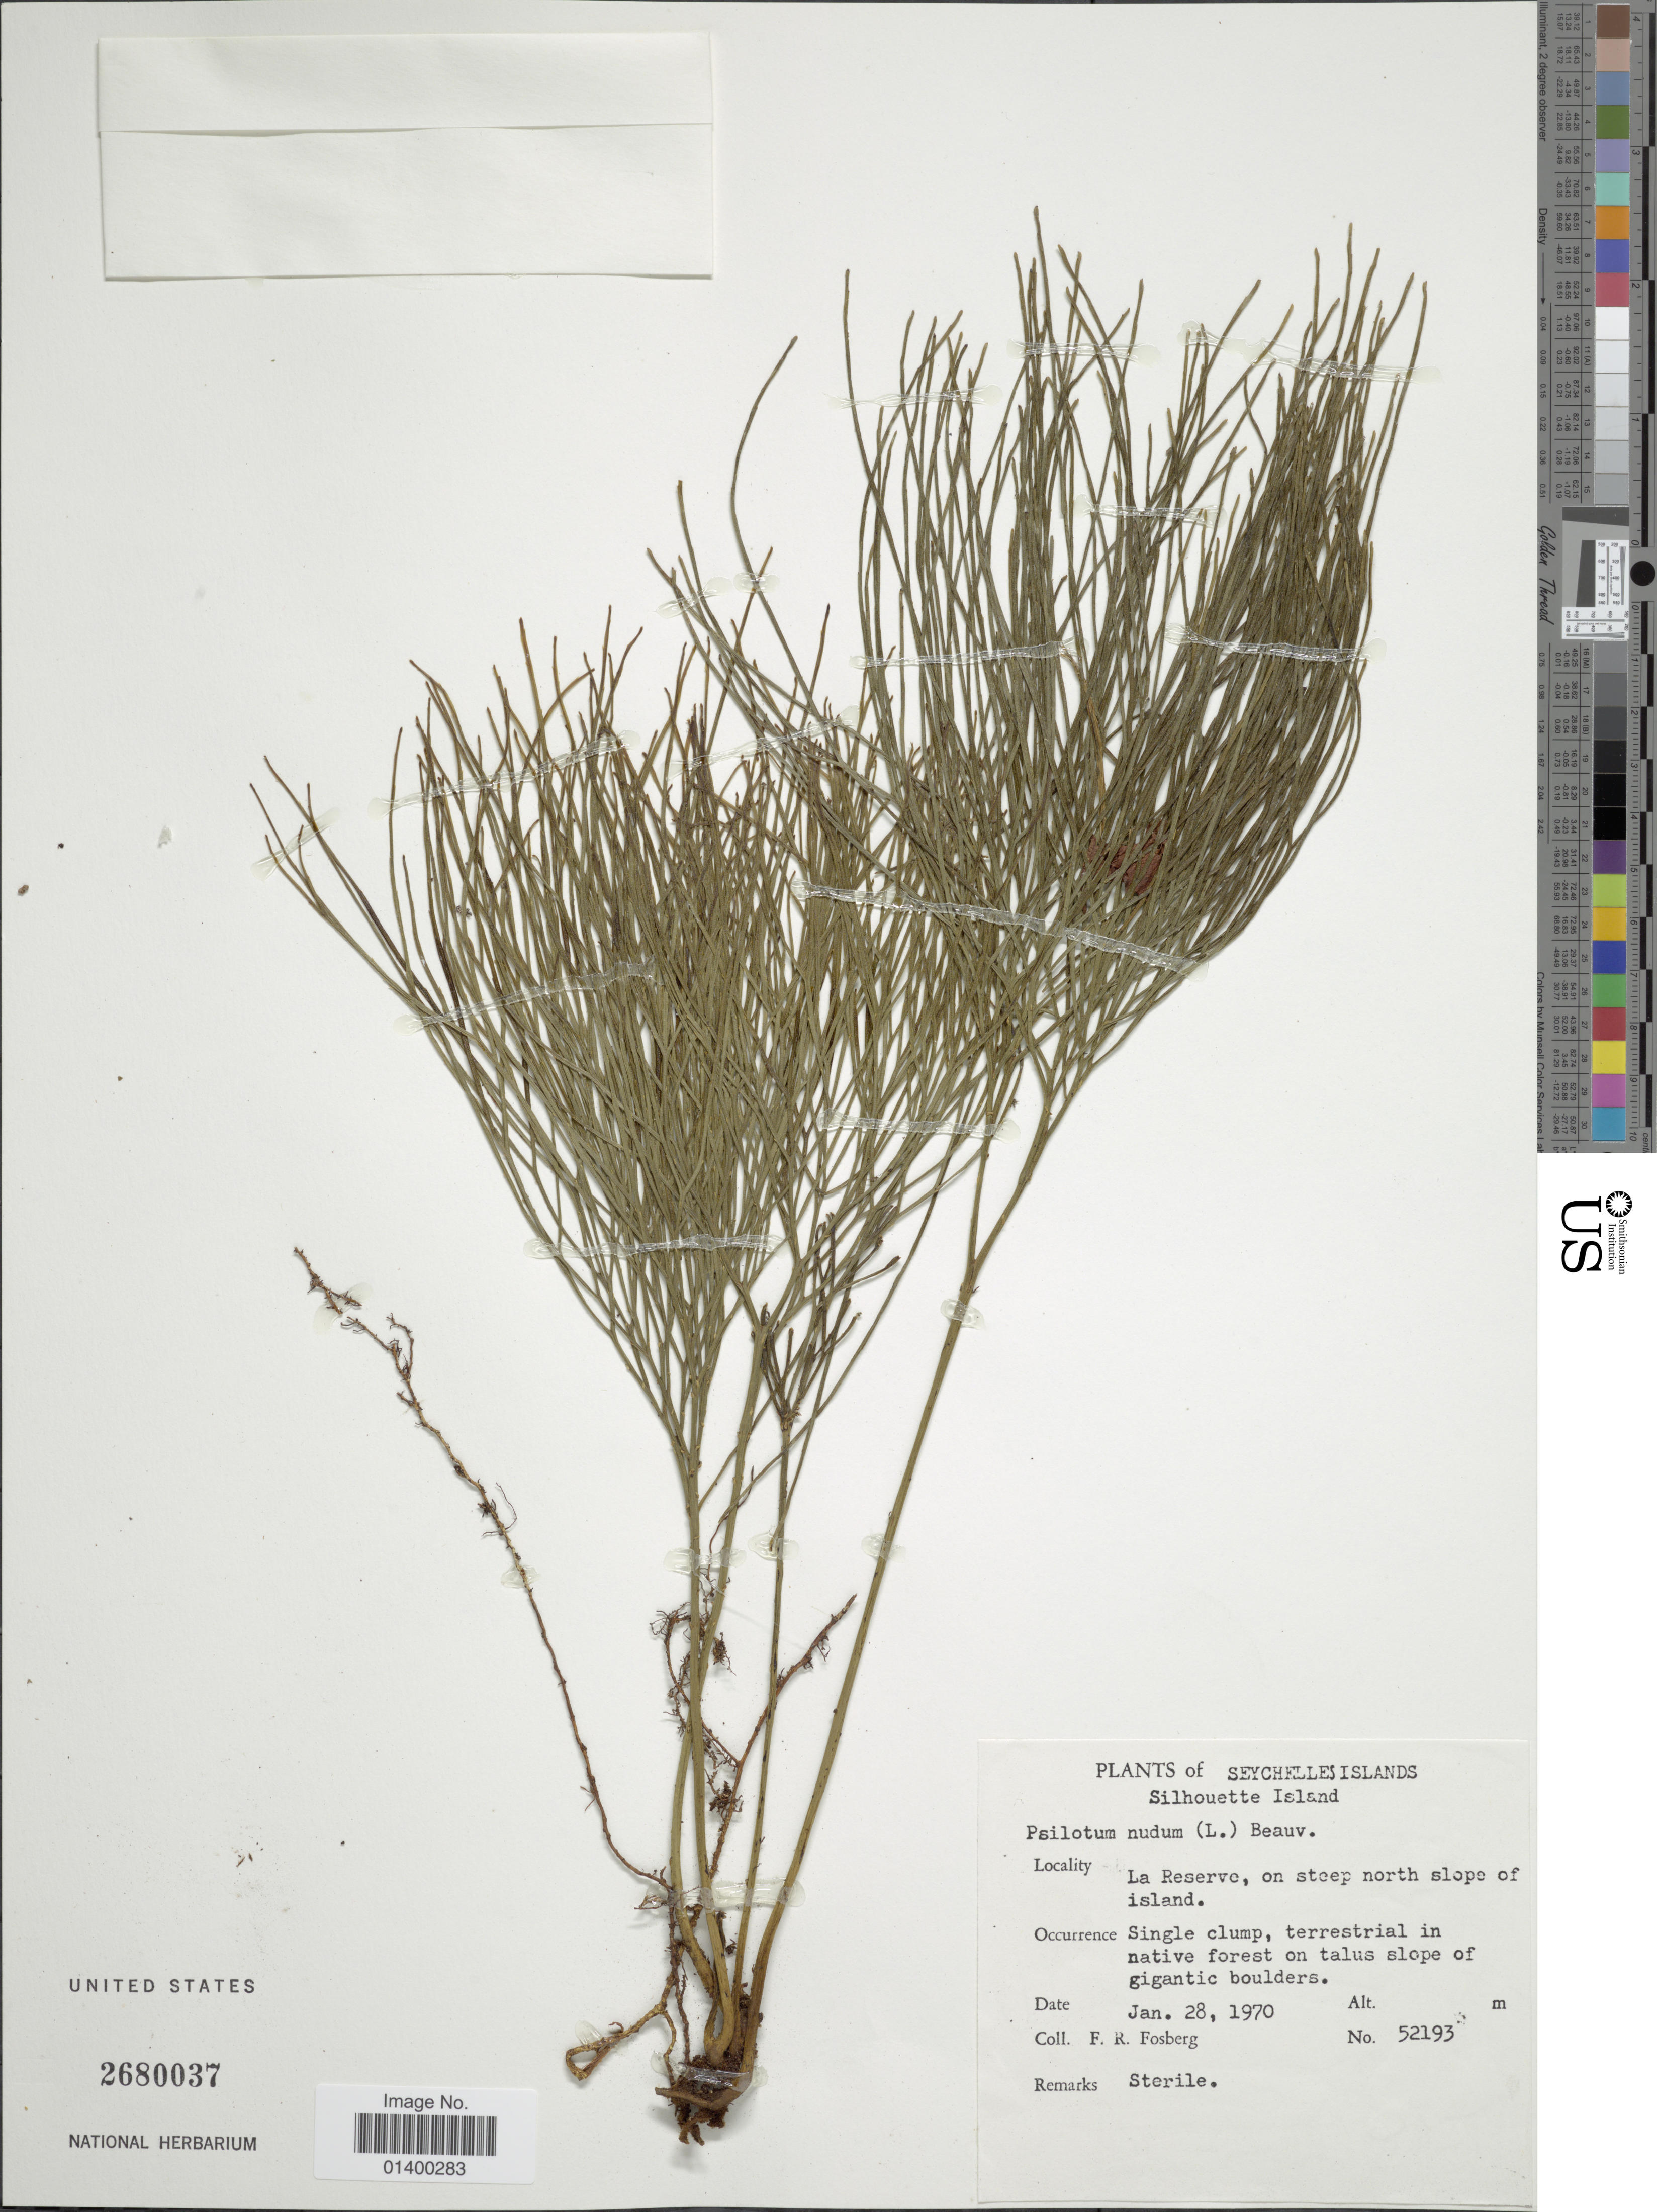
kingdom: Plantae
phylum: Tracheophyta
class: Polypodiopsida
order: Psilotales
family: Psilotaceae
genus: Psilotum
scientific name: Psilotum nudum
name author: (L.) P. Beauv.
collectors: F. R. Fosberg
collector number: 52193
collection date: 1970-01-28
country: Seychelles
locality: Seychelles island, Silhouette Island, La Reserve, on steep north slope of island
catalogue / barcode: US 2680037